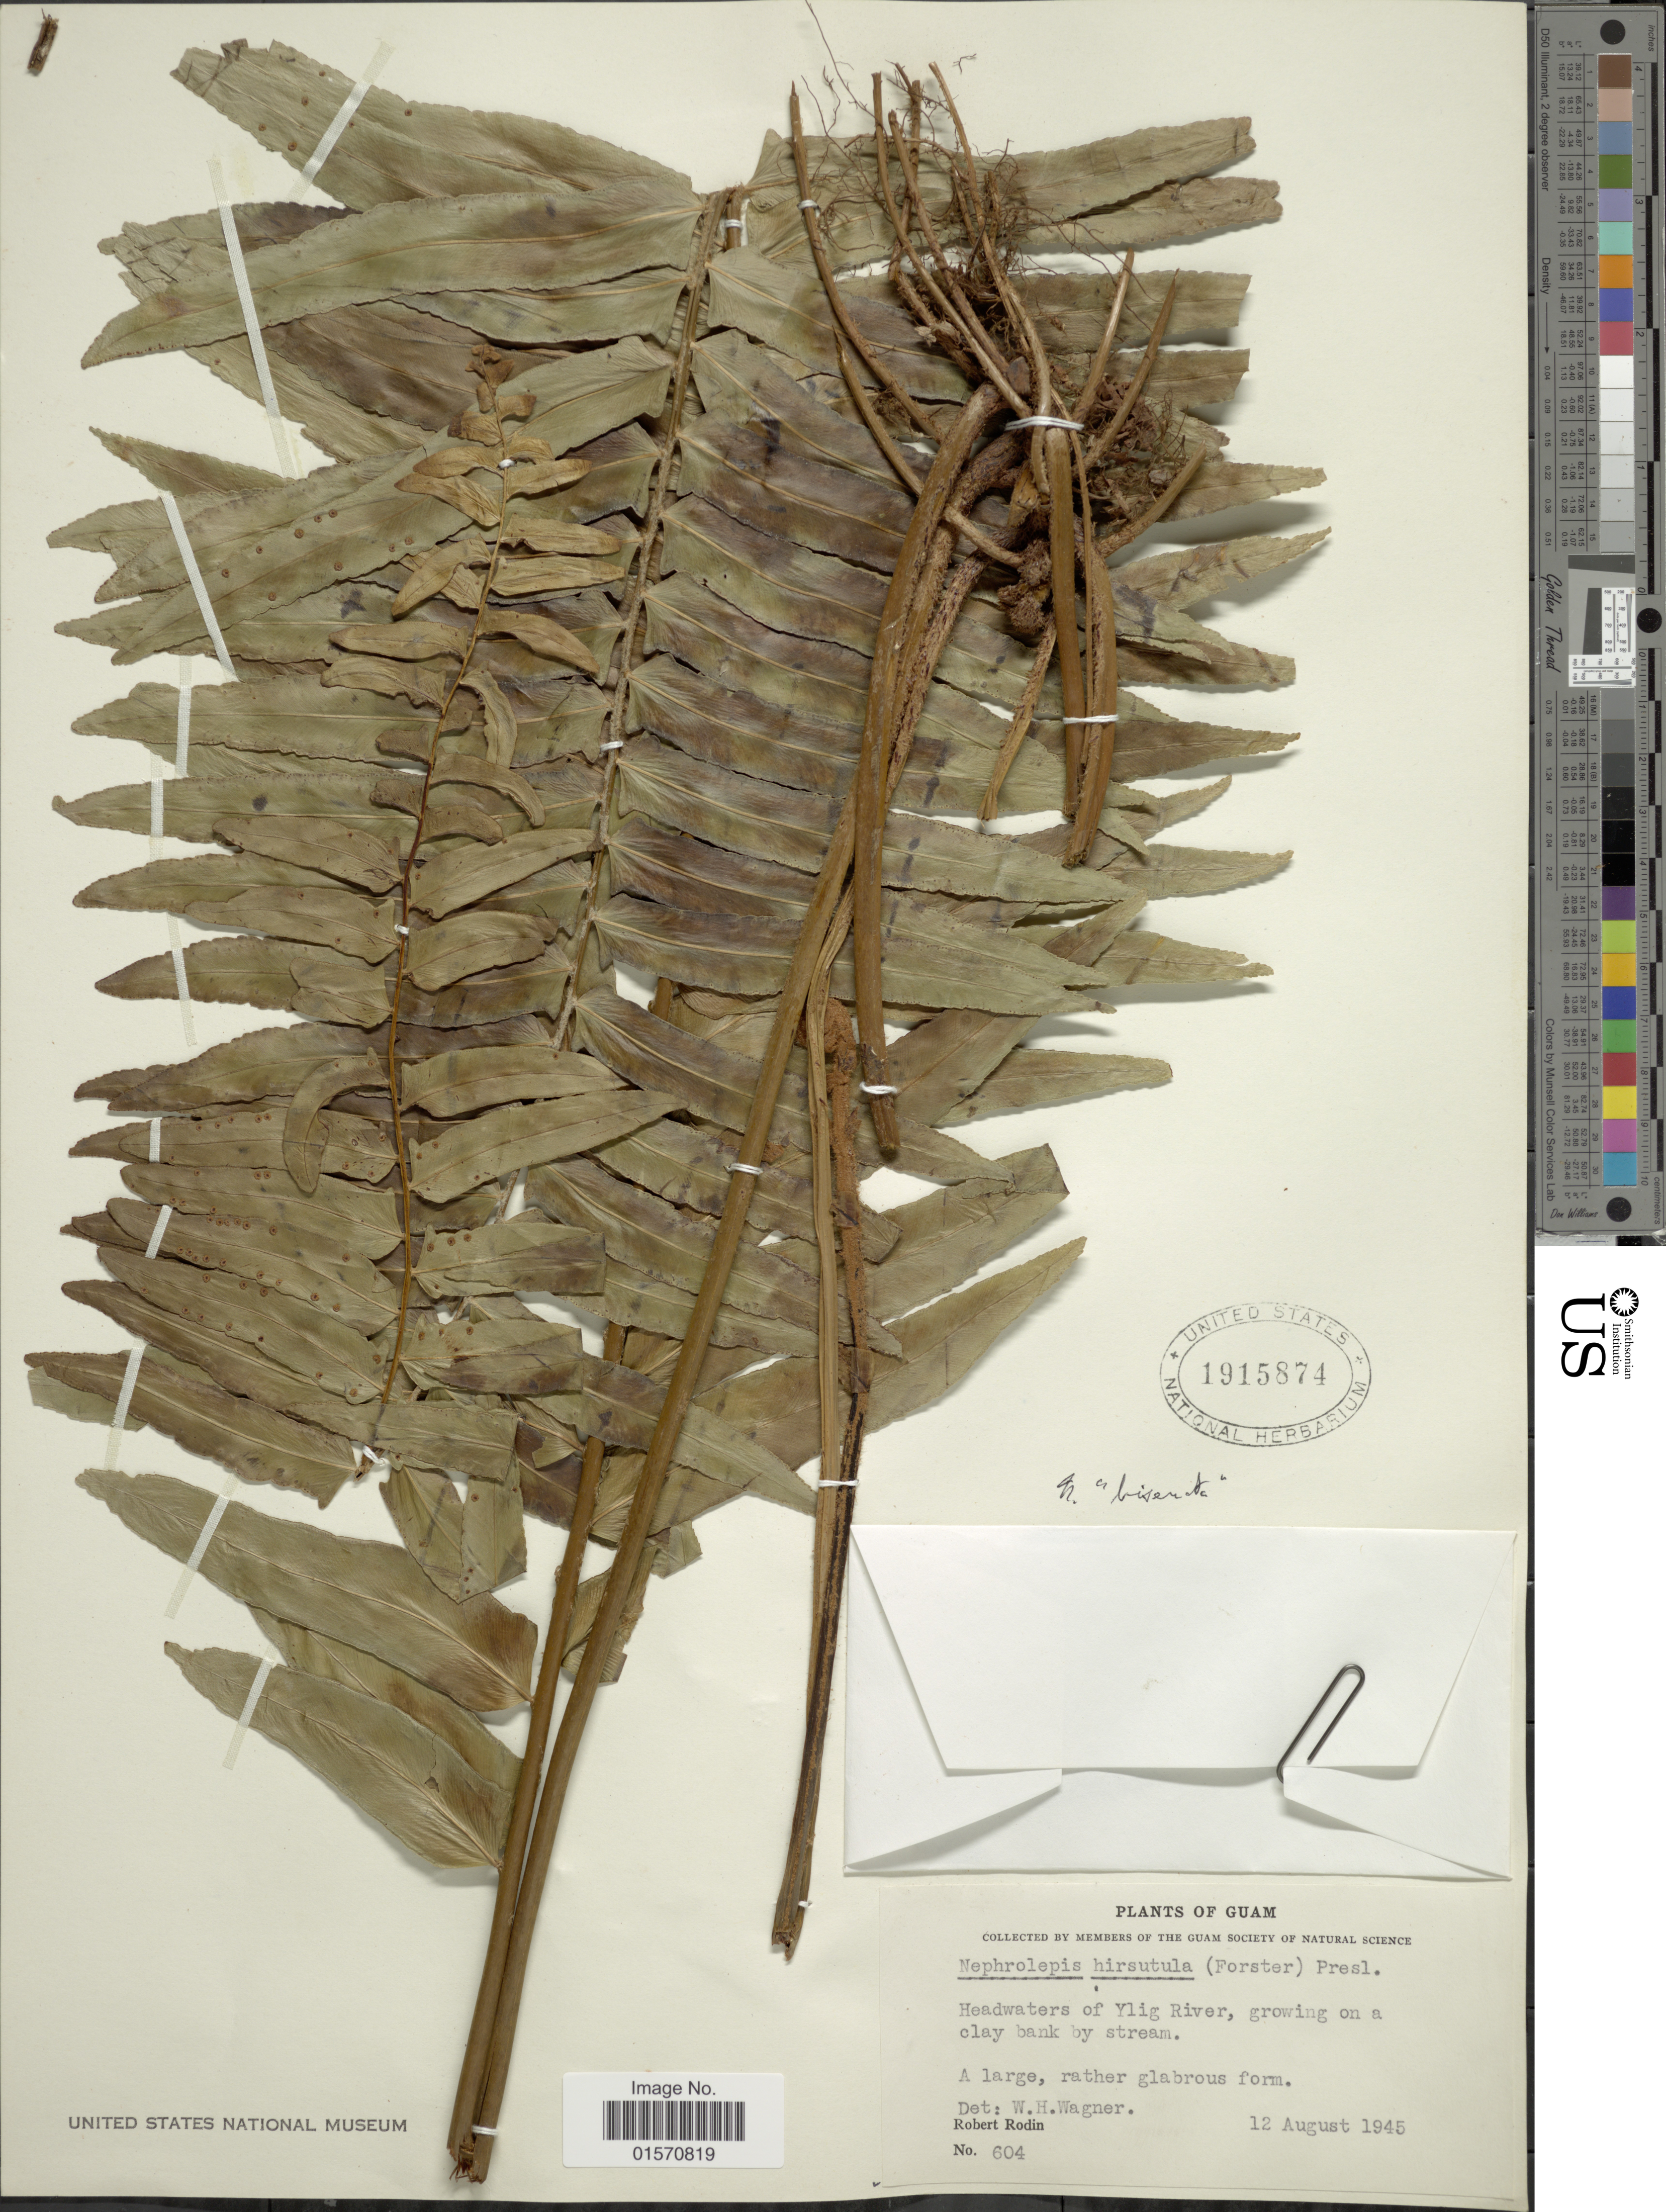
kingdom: Plantae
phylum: Tracheophyta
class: Polypodiopsida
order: Polypodiales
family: Nephrolepidaceae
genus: Nephrolepis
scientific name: Nephrolepis biserrata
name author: (Sw.) Schott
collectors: R. Rodin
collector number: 604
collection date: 1945-08-12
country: Guam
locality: Headwaters of Ylig River, growing on a clay bank by stream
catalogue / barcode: US 1915874